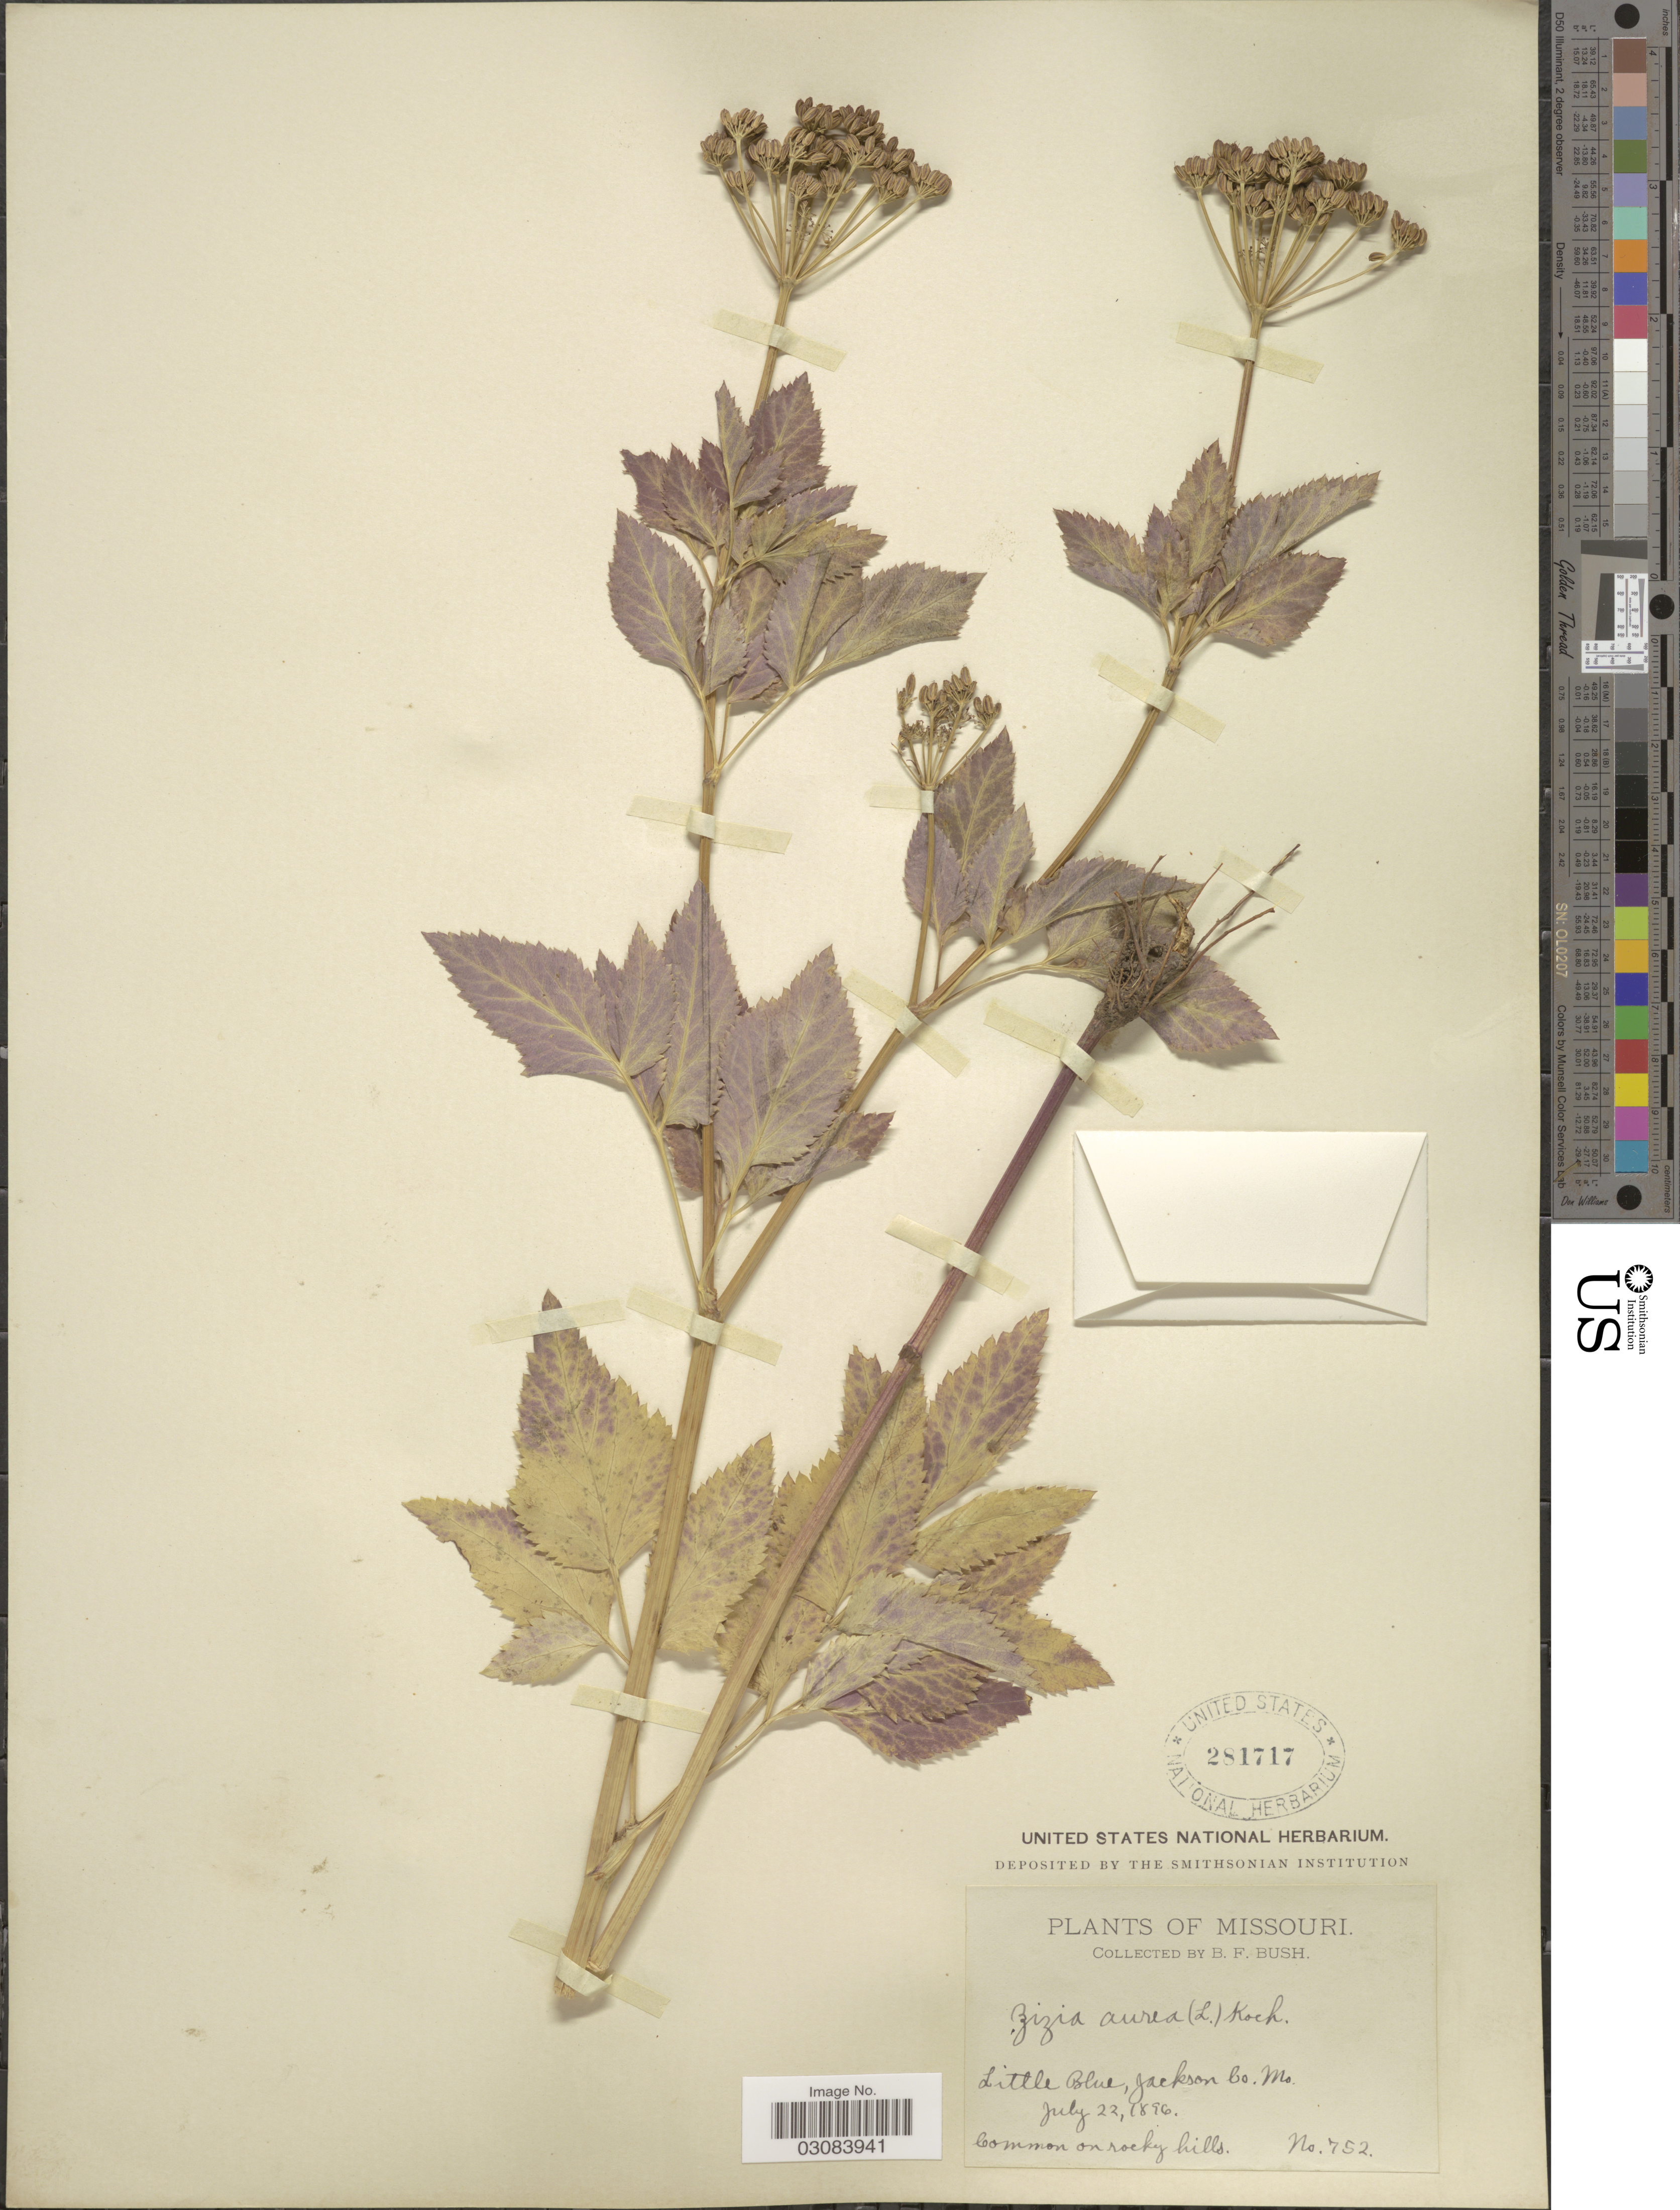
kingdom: Plantae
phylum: Tracheophyta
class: Magnoliopsida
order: Apiales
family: Apiaceae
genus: Zizia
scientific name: Zizia aurea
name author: (L.) Koch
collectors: B. F. Bush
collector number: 752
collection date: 1896-07-22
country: United States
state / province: Missouri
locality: Little Blue, Jackson Co. Common on rocky hills.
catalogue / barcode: US 281717